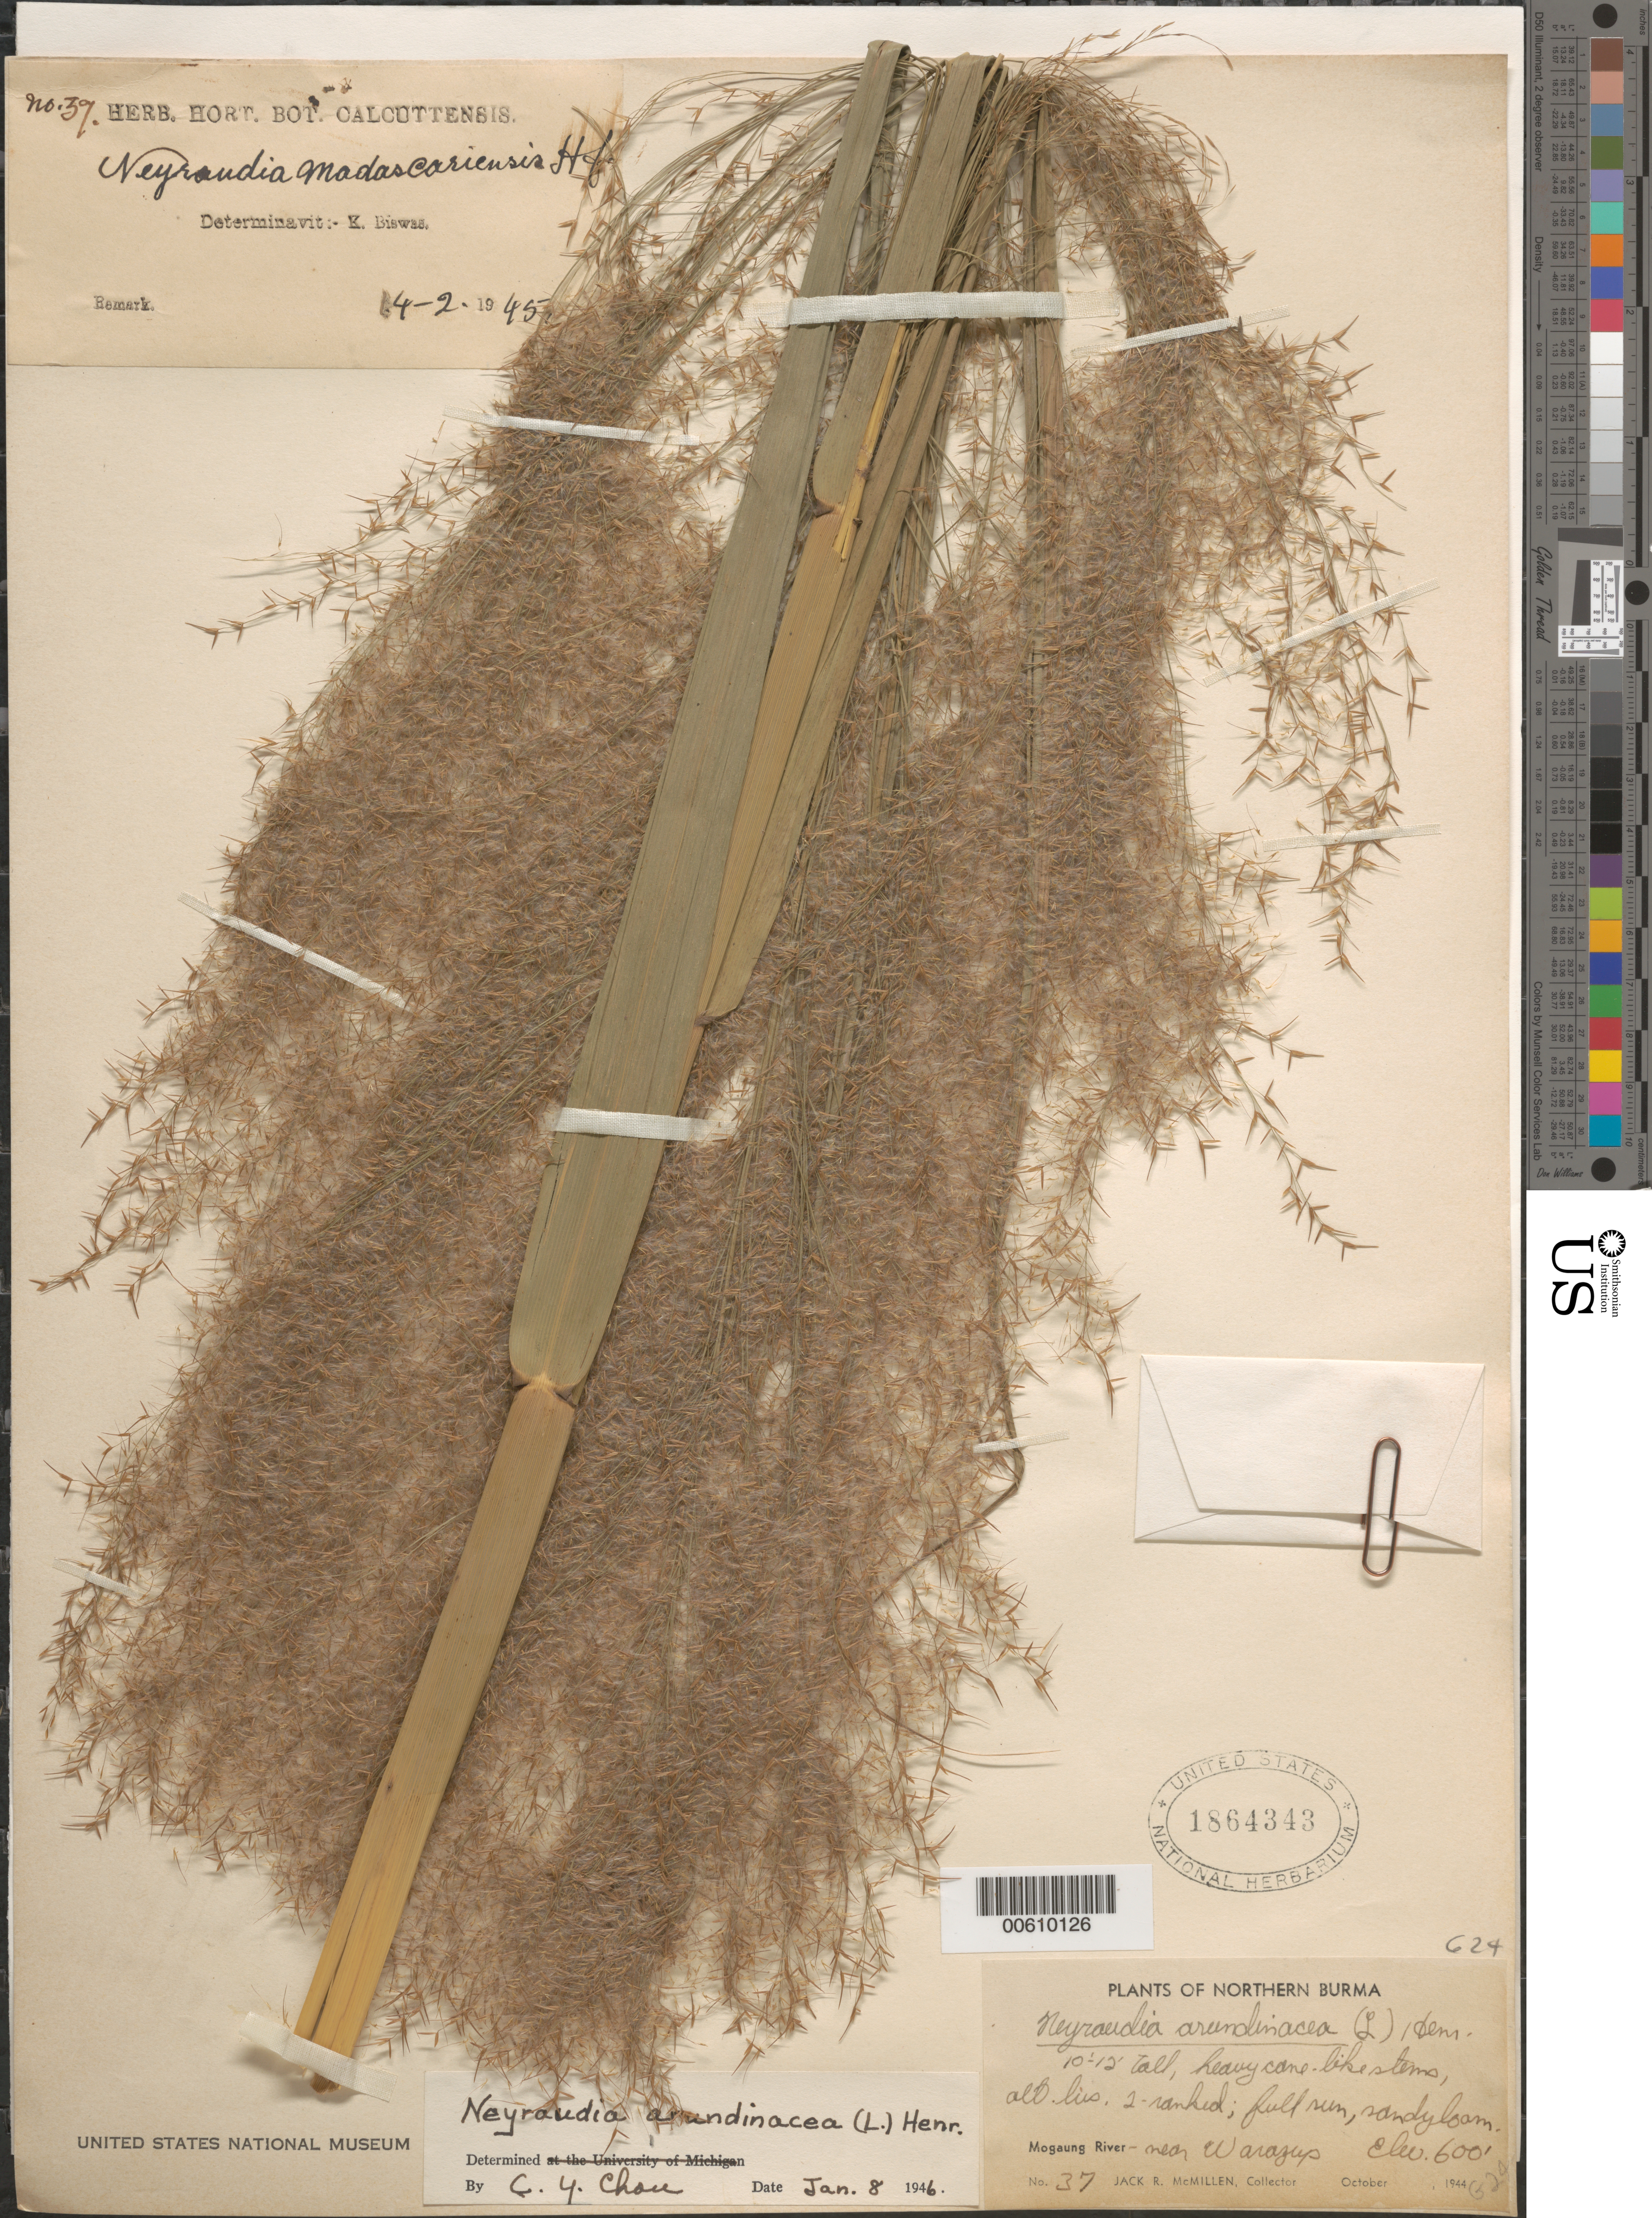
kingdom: Plantae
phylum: Tracheophyta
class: Liliopsida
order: Poales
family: Poaceae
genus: Neyraudia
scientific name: Neyraudia arundinacea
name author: (L.) Henr.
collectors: J. McMillen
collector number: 37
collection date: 1944-10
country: Myanmar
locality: Northern Burma. Mogaung River- near Warazup.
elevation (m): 183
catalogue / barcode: US 1864343